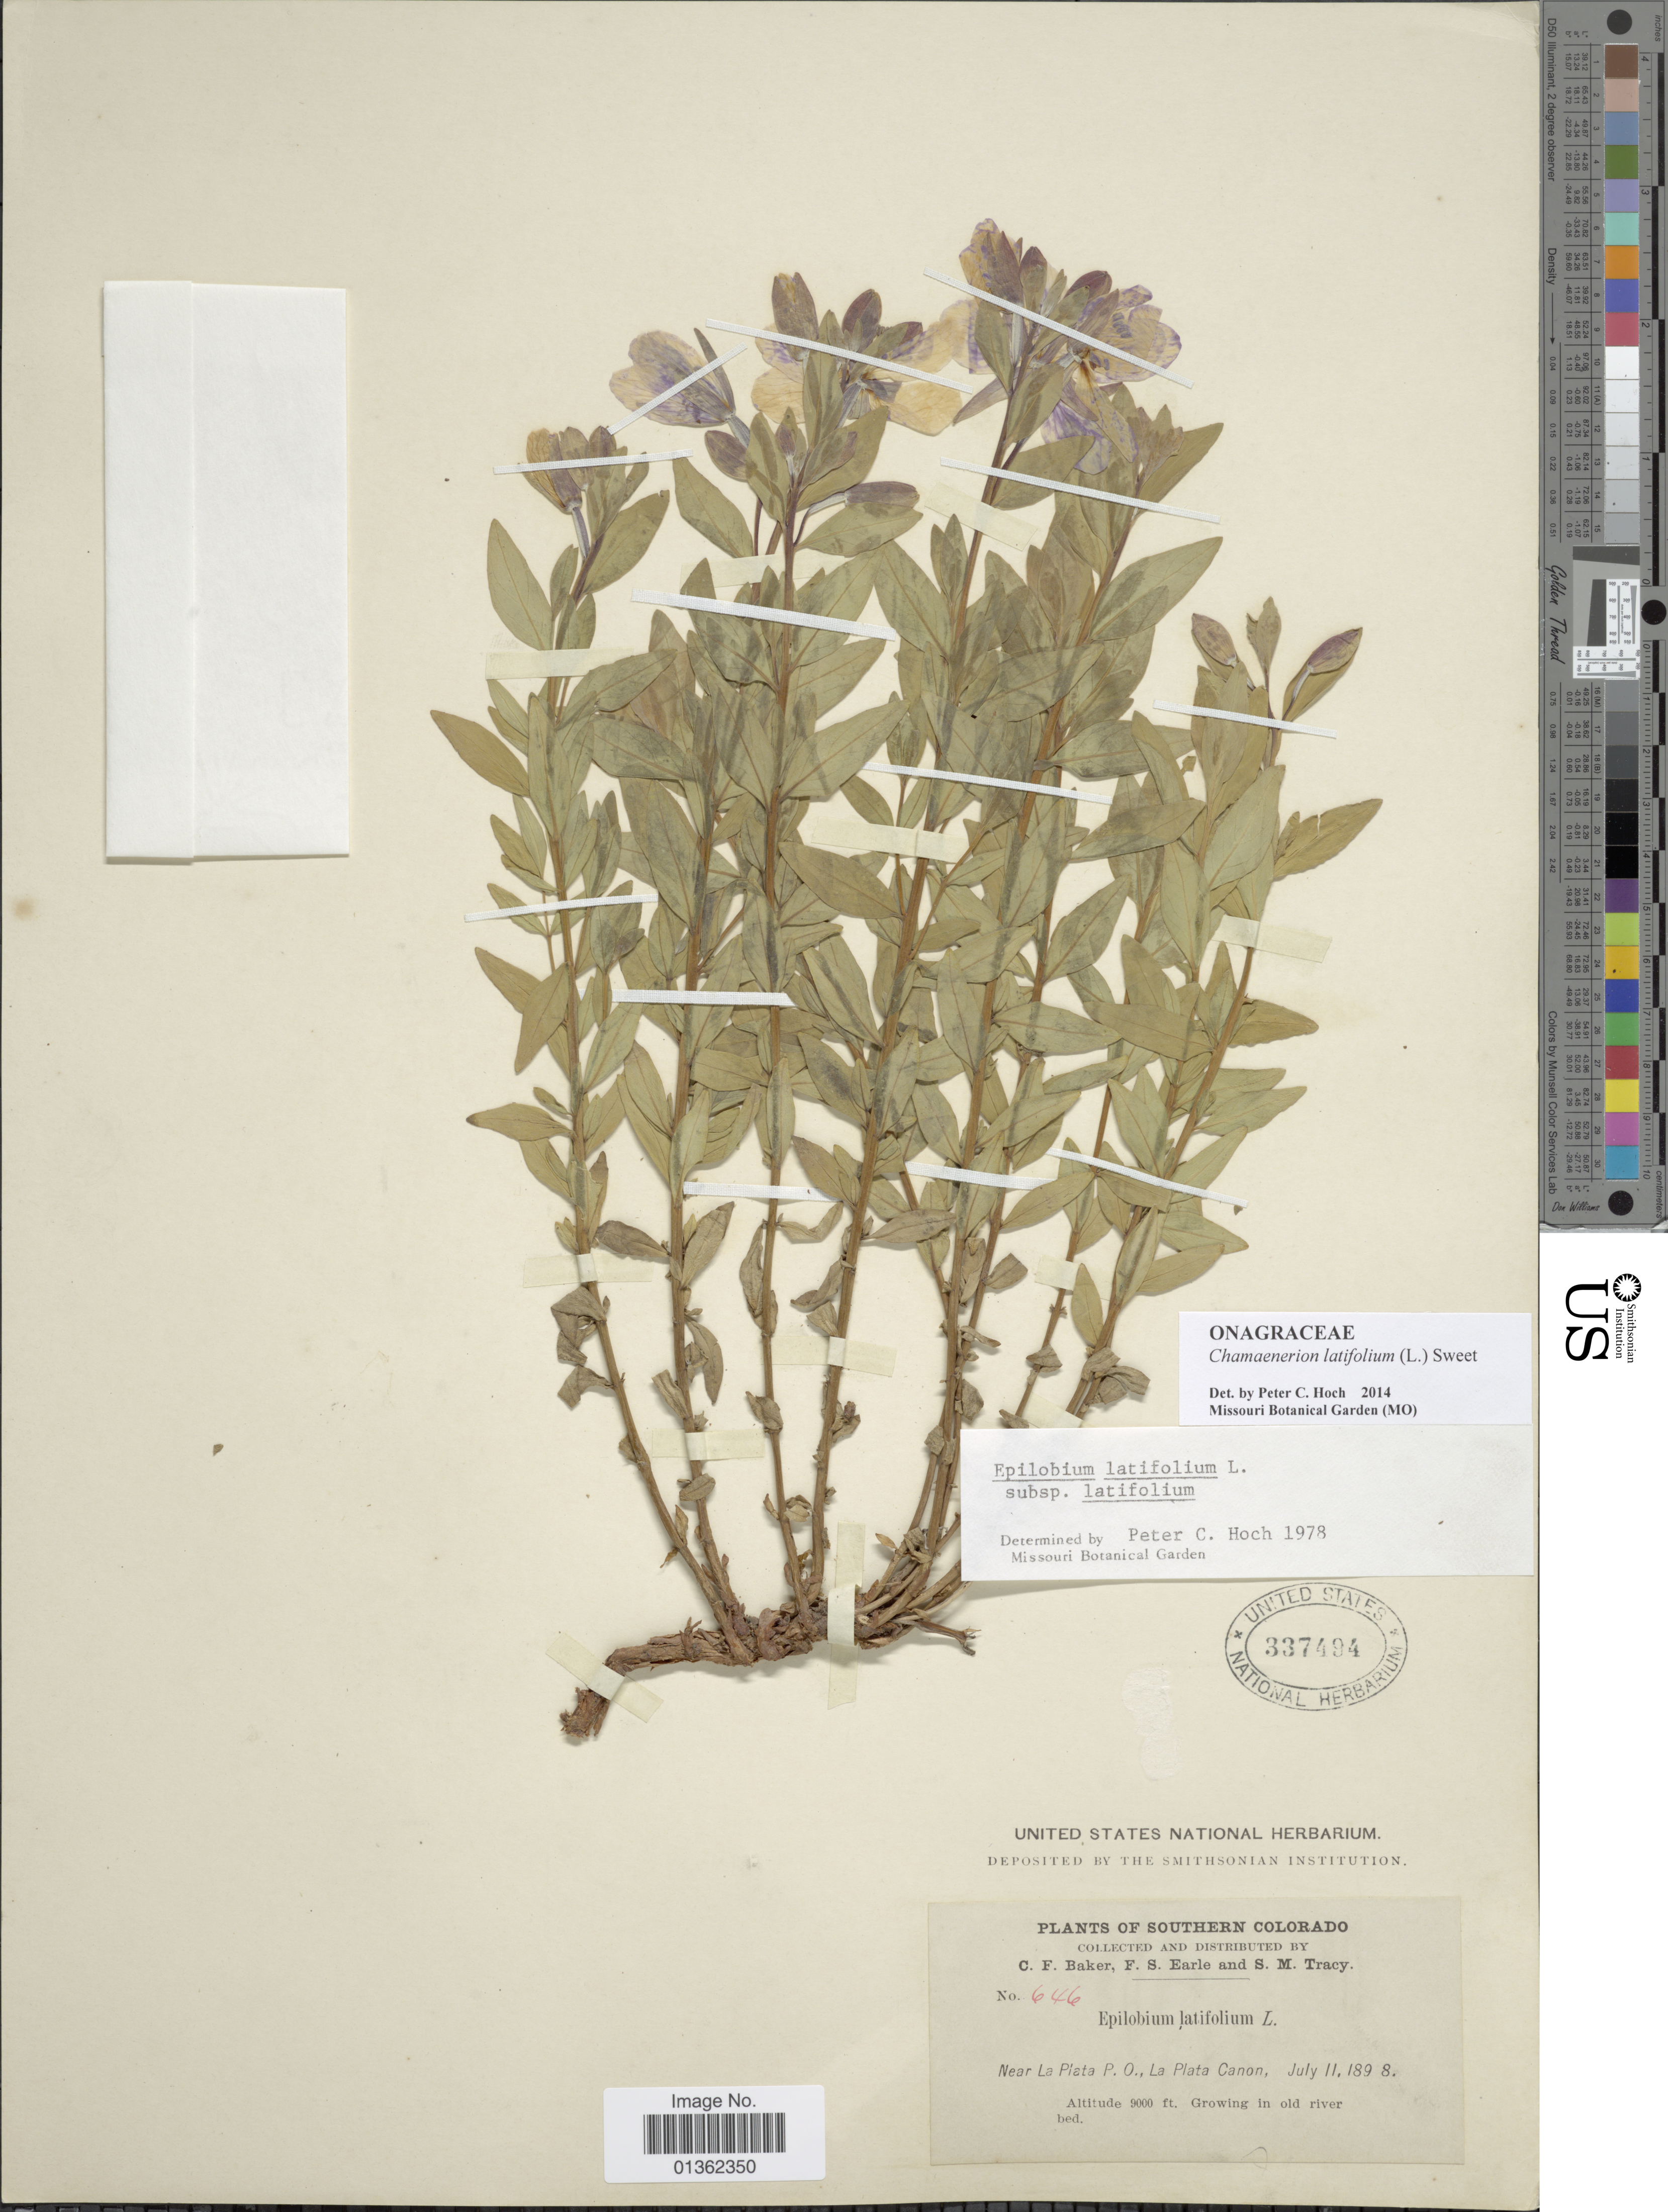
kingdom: Plantae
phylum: Tracheophyta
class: Magnoliopsida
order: Myrtales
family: Onagraceae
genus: Chamaenerion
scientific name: Chamaenerion latifolium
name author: (L.) Th. Fr. & Lange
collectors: C. F. Baker, F. S. Earle & S. M. Tracy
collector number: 646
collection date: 1898-07-11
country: United States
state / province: Colorado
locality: Southern Colorado. Near La Piata P.O., La Plata Canon.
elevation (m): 2743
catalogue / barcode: US 337494